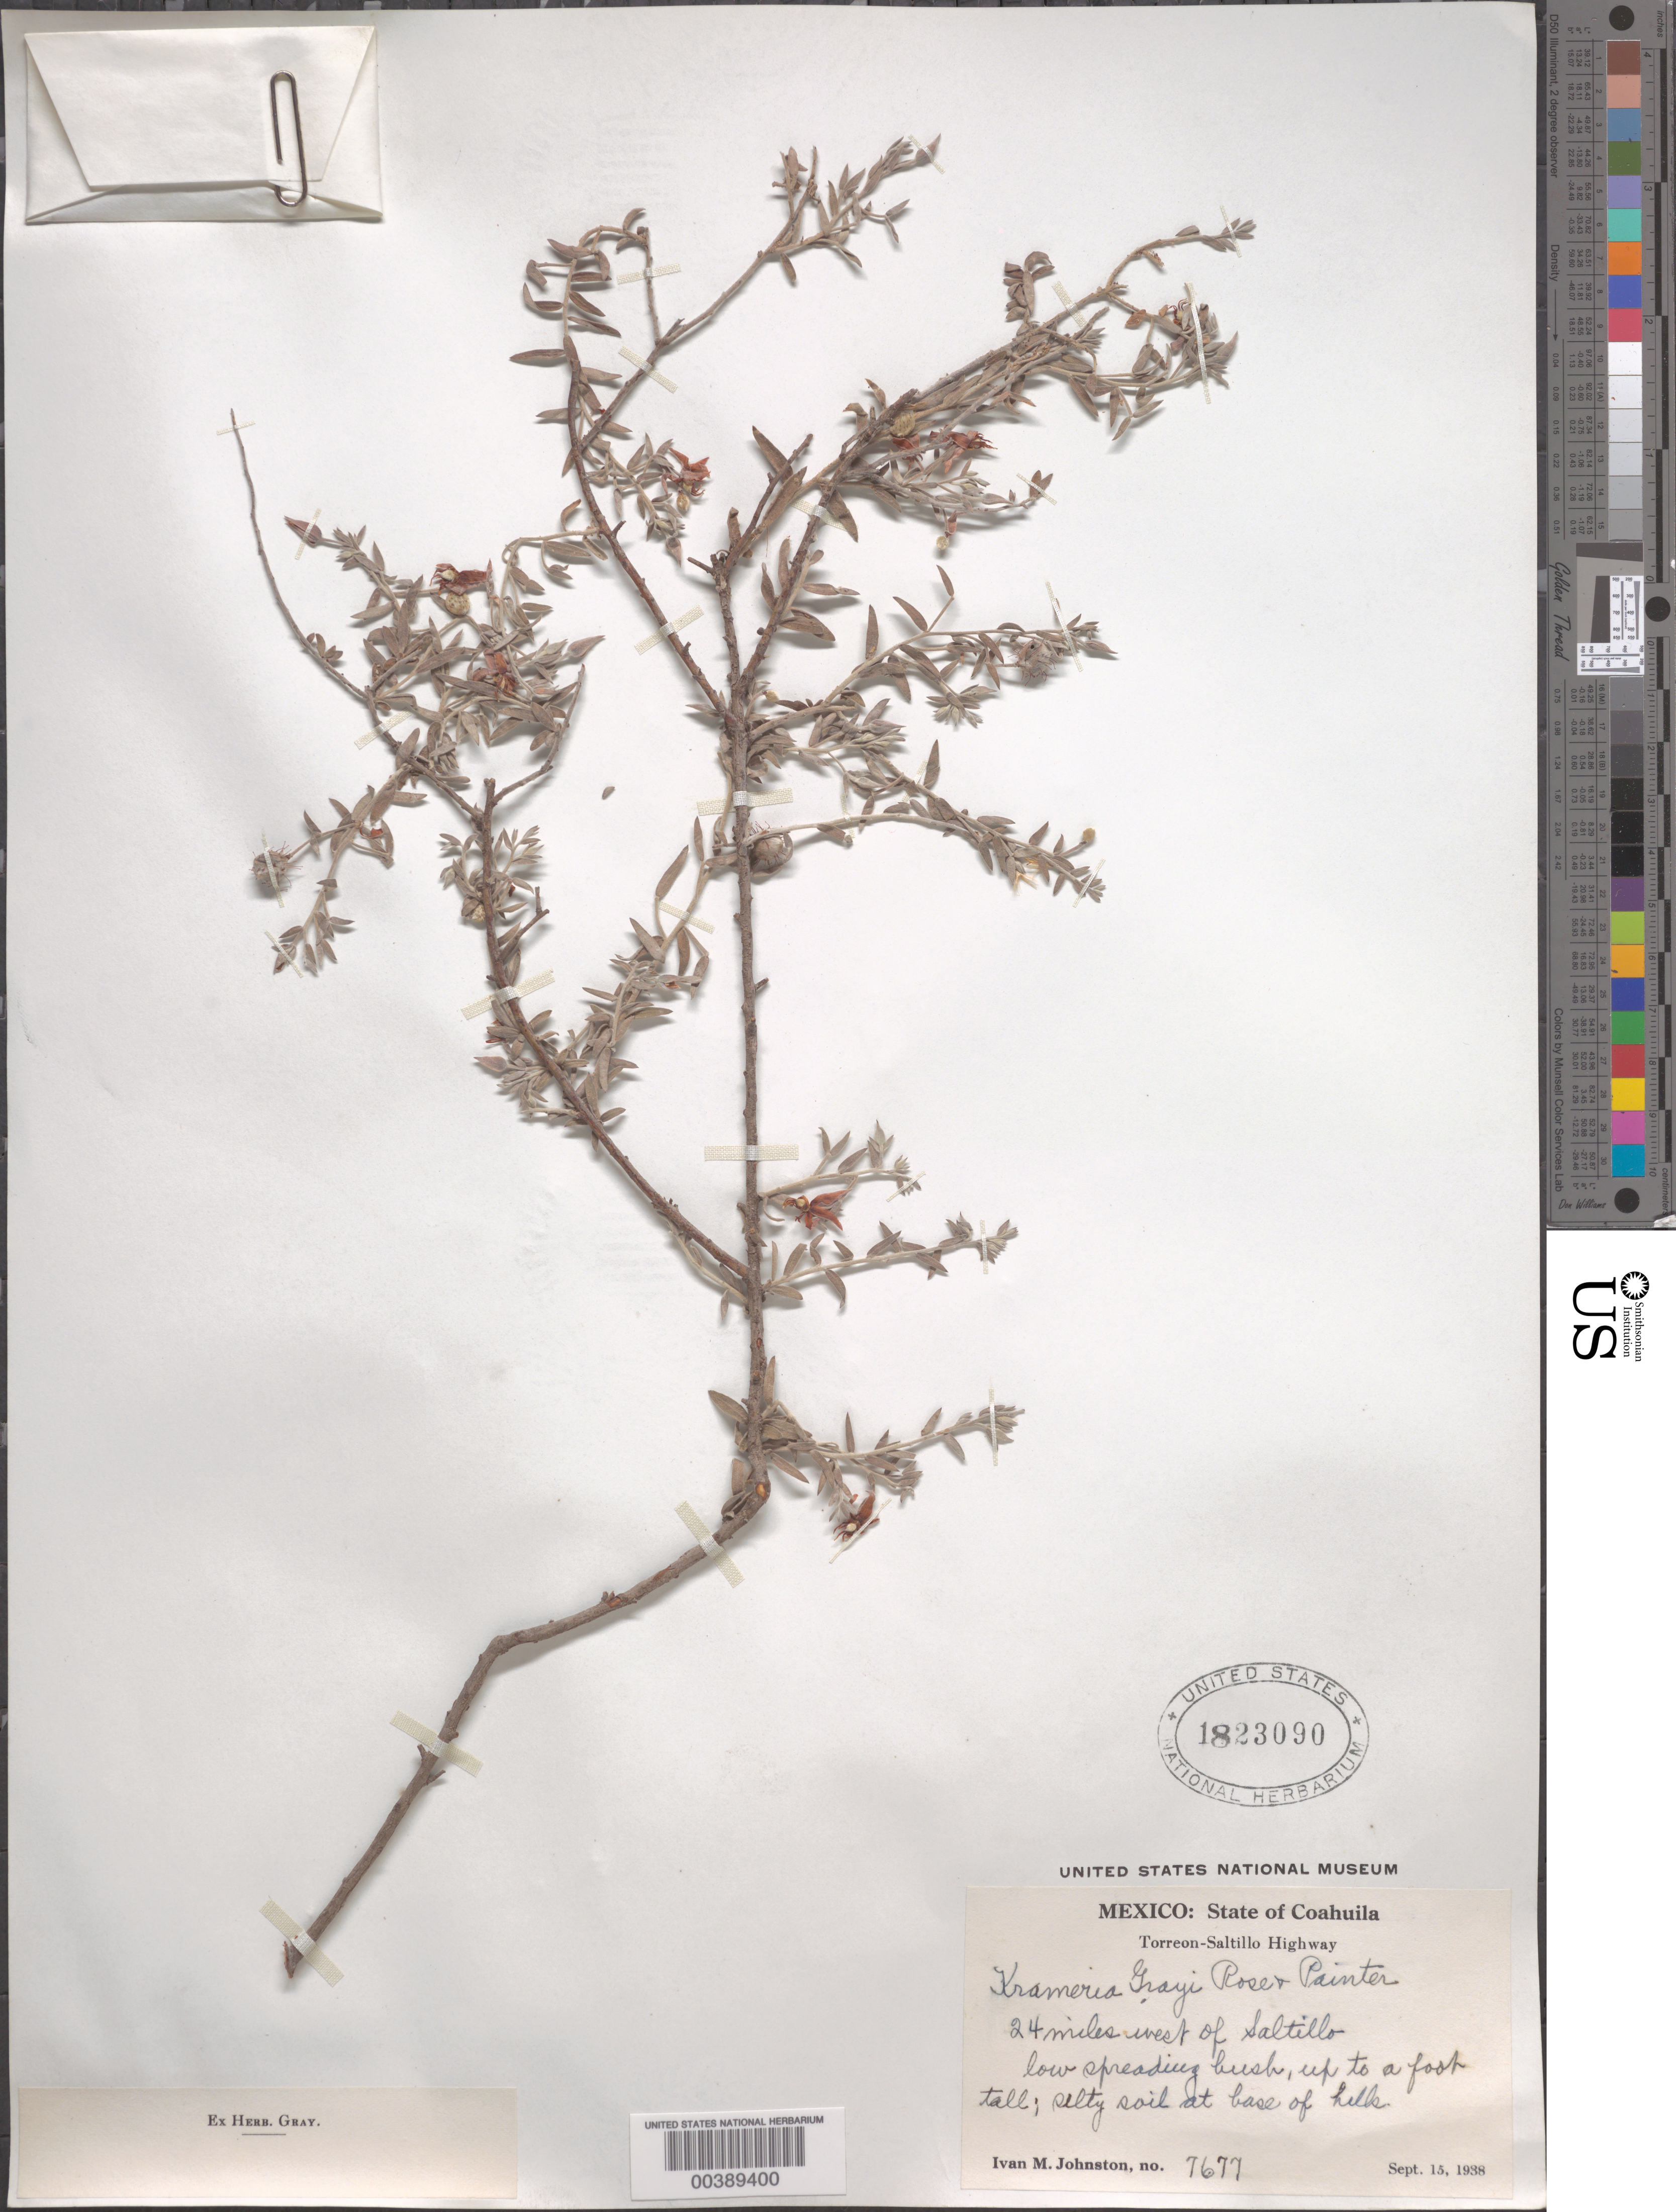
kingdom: Plantae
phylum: Tracheophyta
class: Magnoliopsida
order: Zygophyllales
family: Krameriaceae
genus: Krameria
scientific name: Krameria grayi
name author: Rose & J.H. Painter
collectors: I.M. Johnston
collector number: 7677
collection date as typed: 15 Sep 1938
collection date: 1938-09-15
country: Mexico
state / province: Coahuila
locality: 24 mi W of Saltillo; Torreon-Saltillo hwy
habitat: Silty soil at base of hill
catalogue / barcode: US 1823090